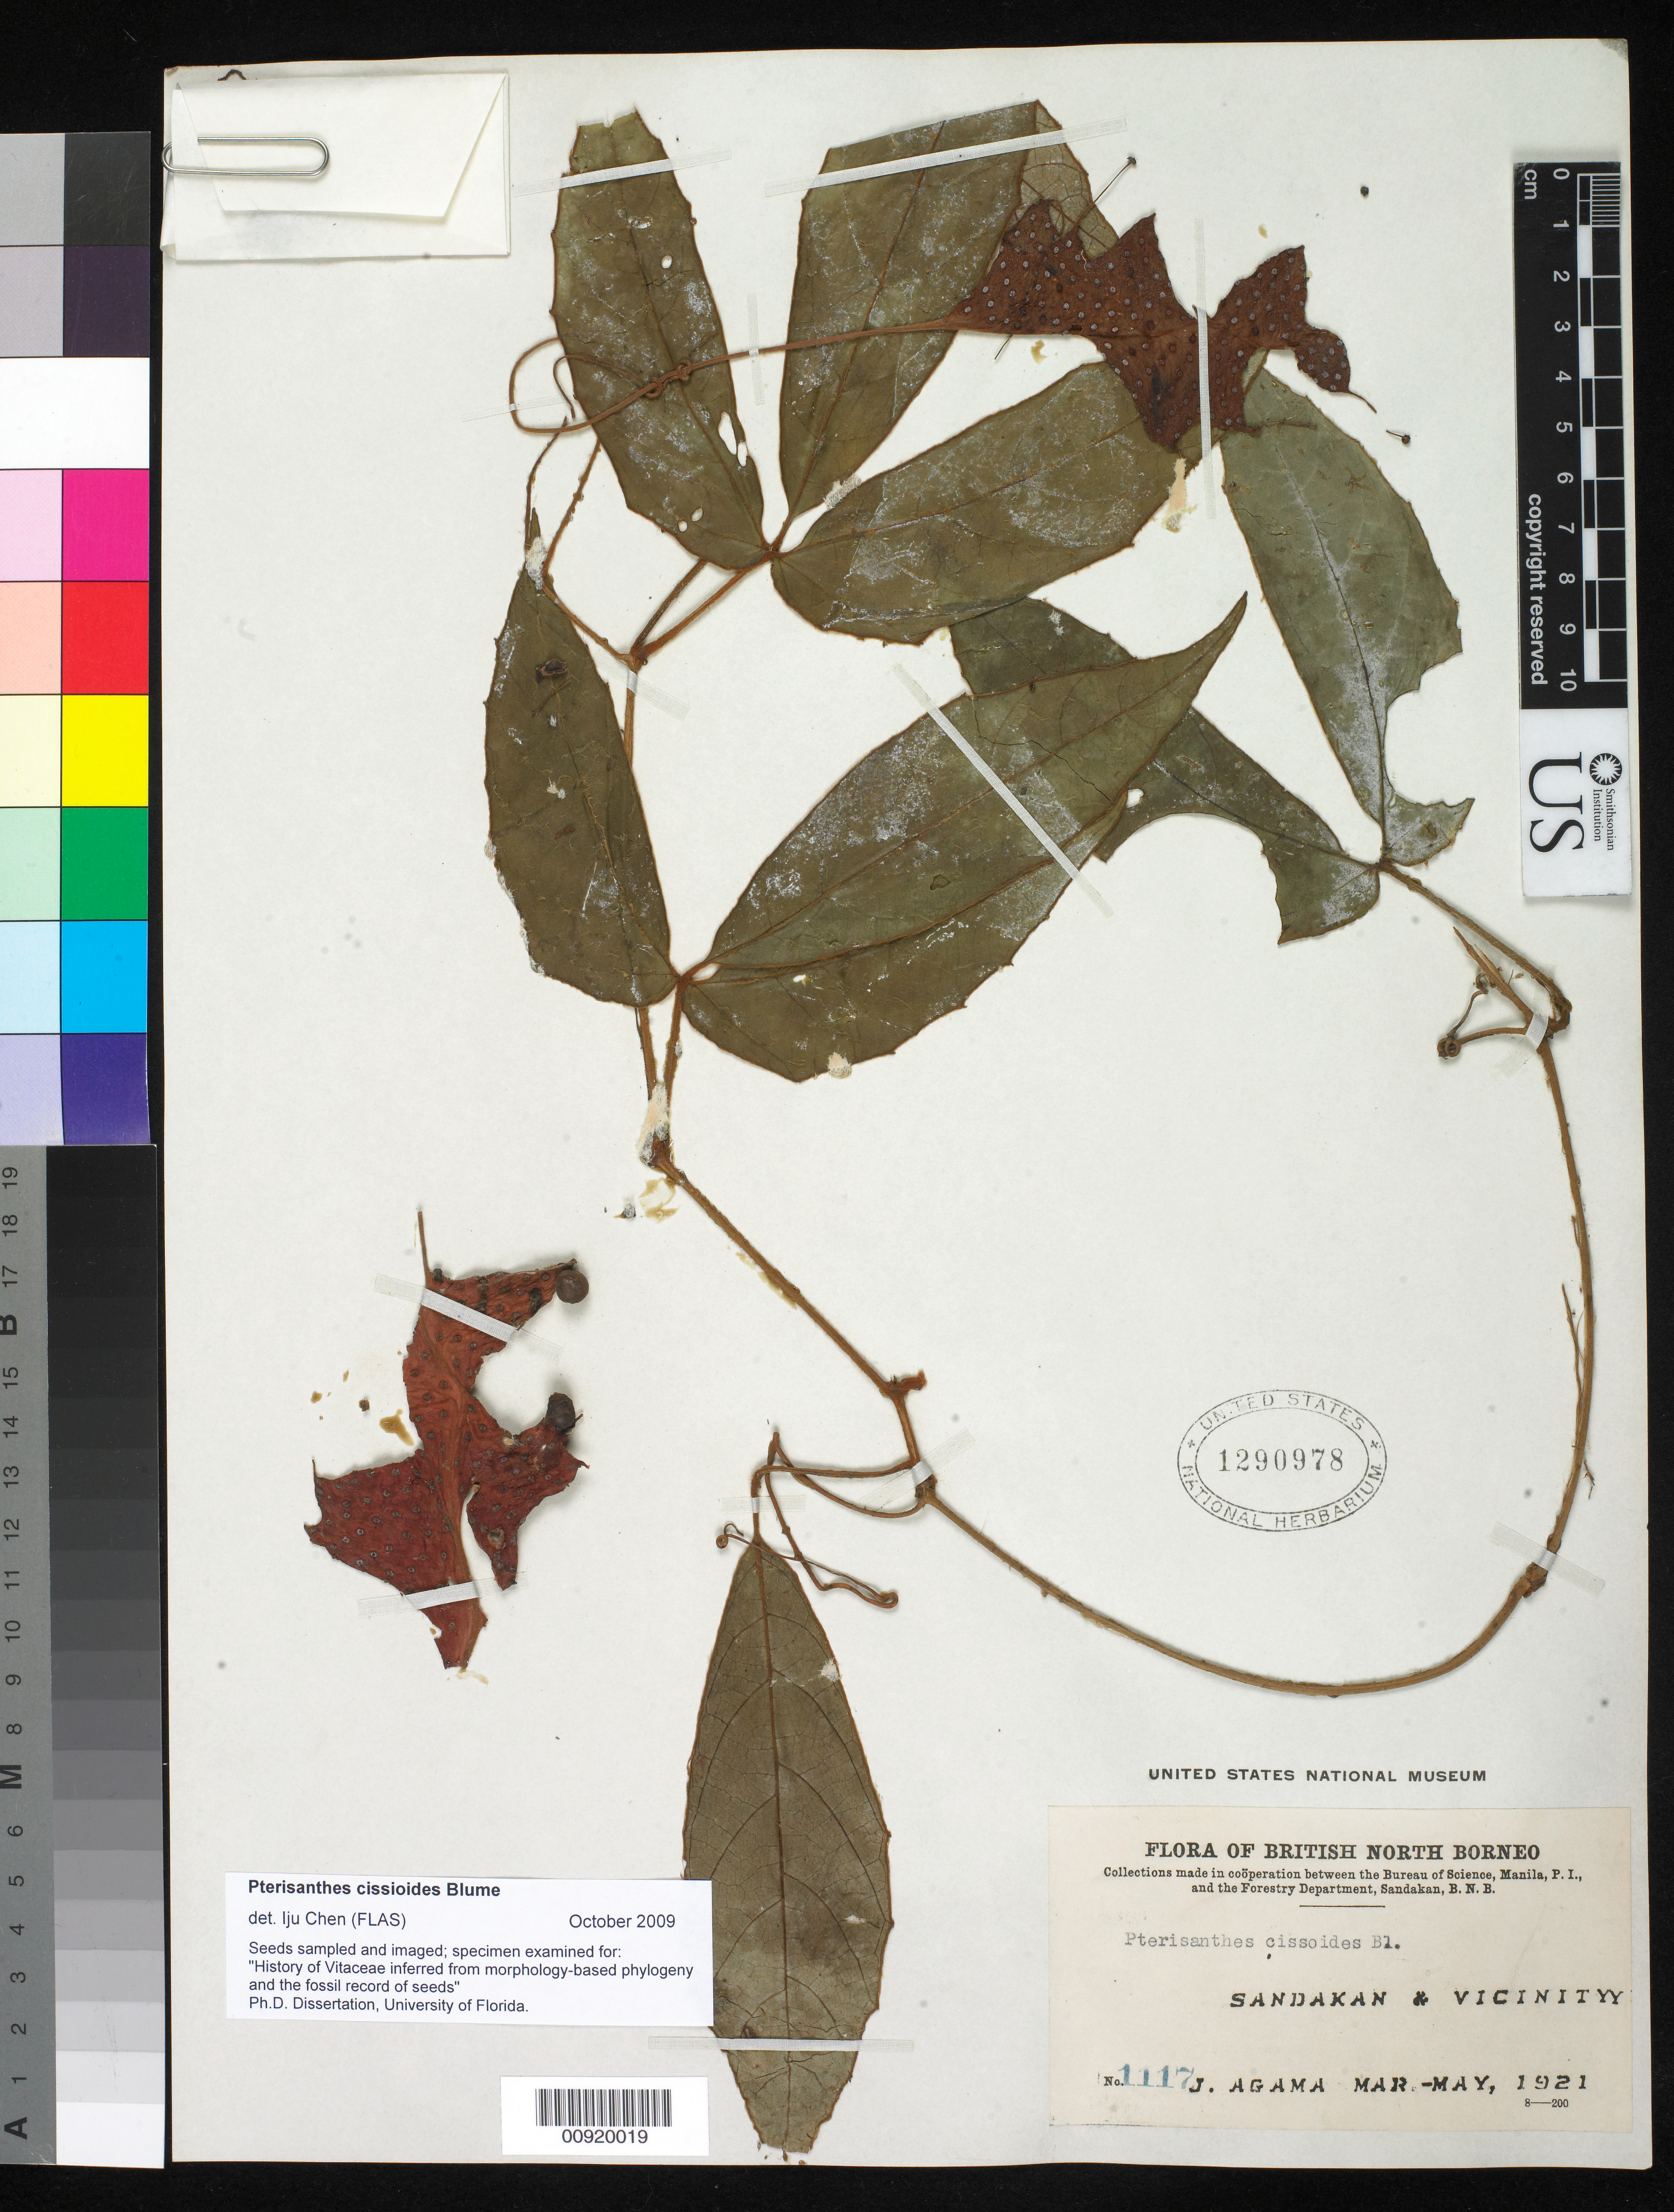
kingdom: Plantae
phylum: Tracheophyta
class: Magnoliopsida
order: Vitales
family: Vitaceae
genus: Pterisanthes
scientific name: Pterisanthes cissioides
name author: (Latiff) Blume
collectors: J. Agama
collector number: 1117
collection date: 1921-03/1921-05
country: Indonesia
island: Borneo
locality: Sandakan and vicinity.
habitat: partly logged over peat swamp on flat land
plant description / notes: Collected through the Sarawak Museum for the Bureau of Science, Manila, P.I.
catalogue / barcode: US 1290978